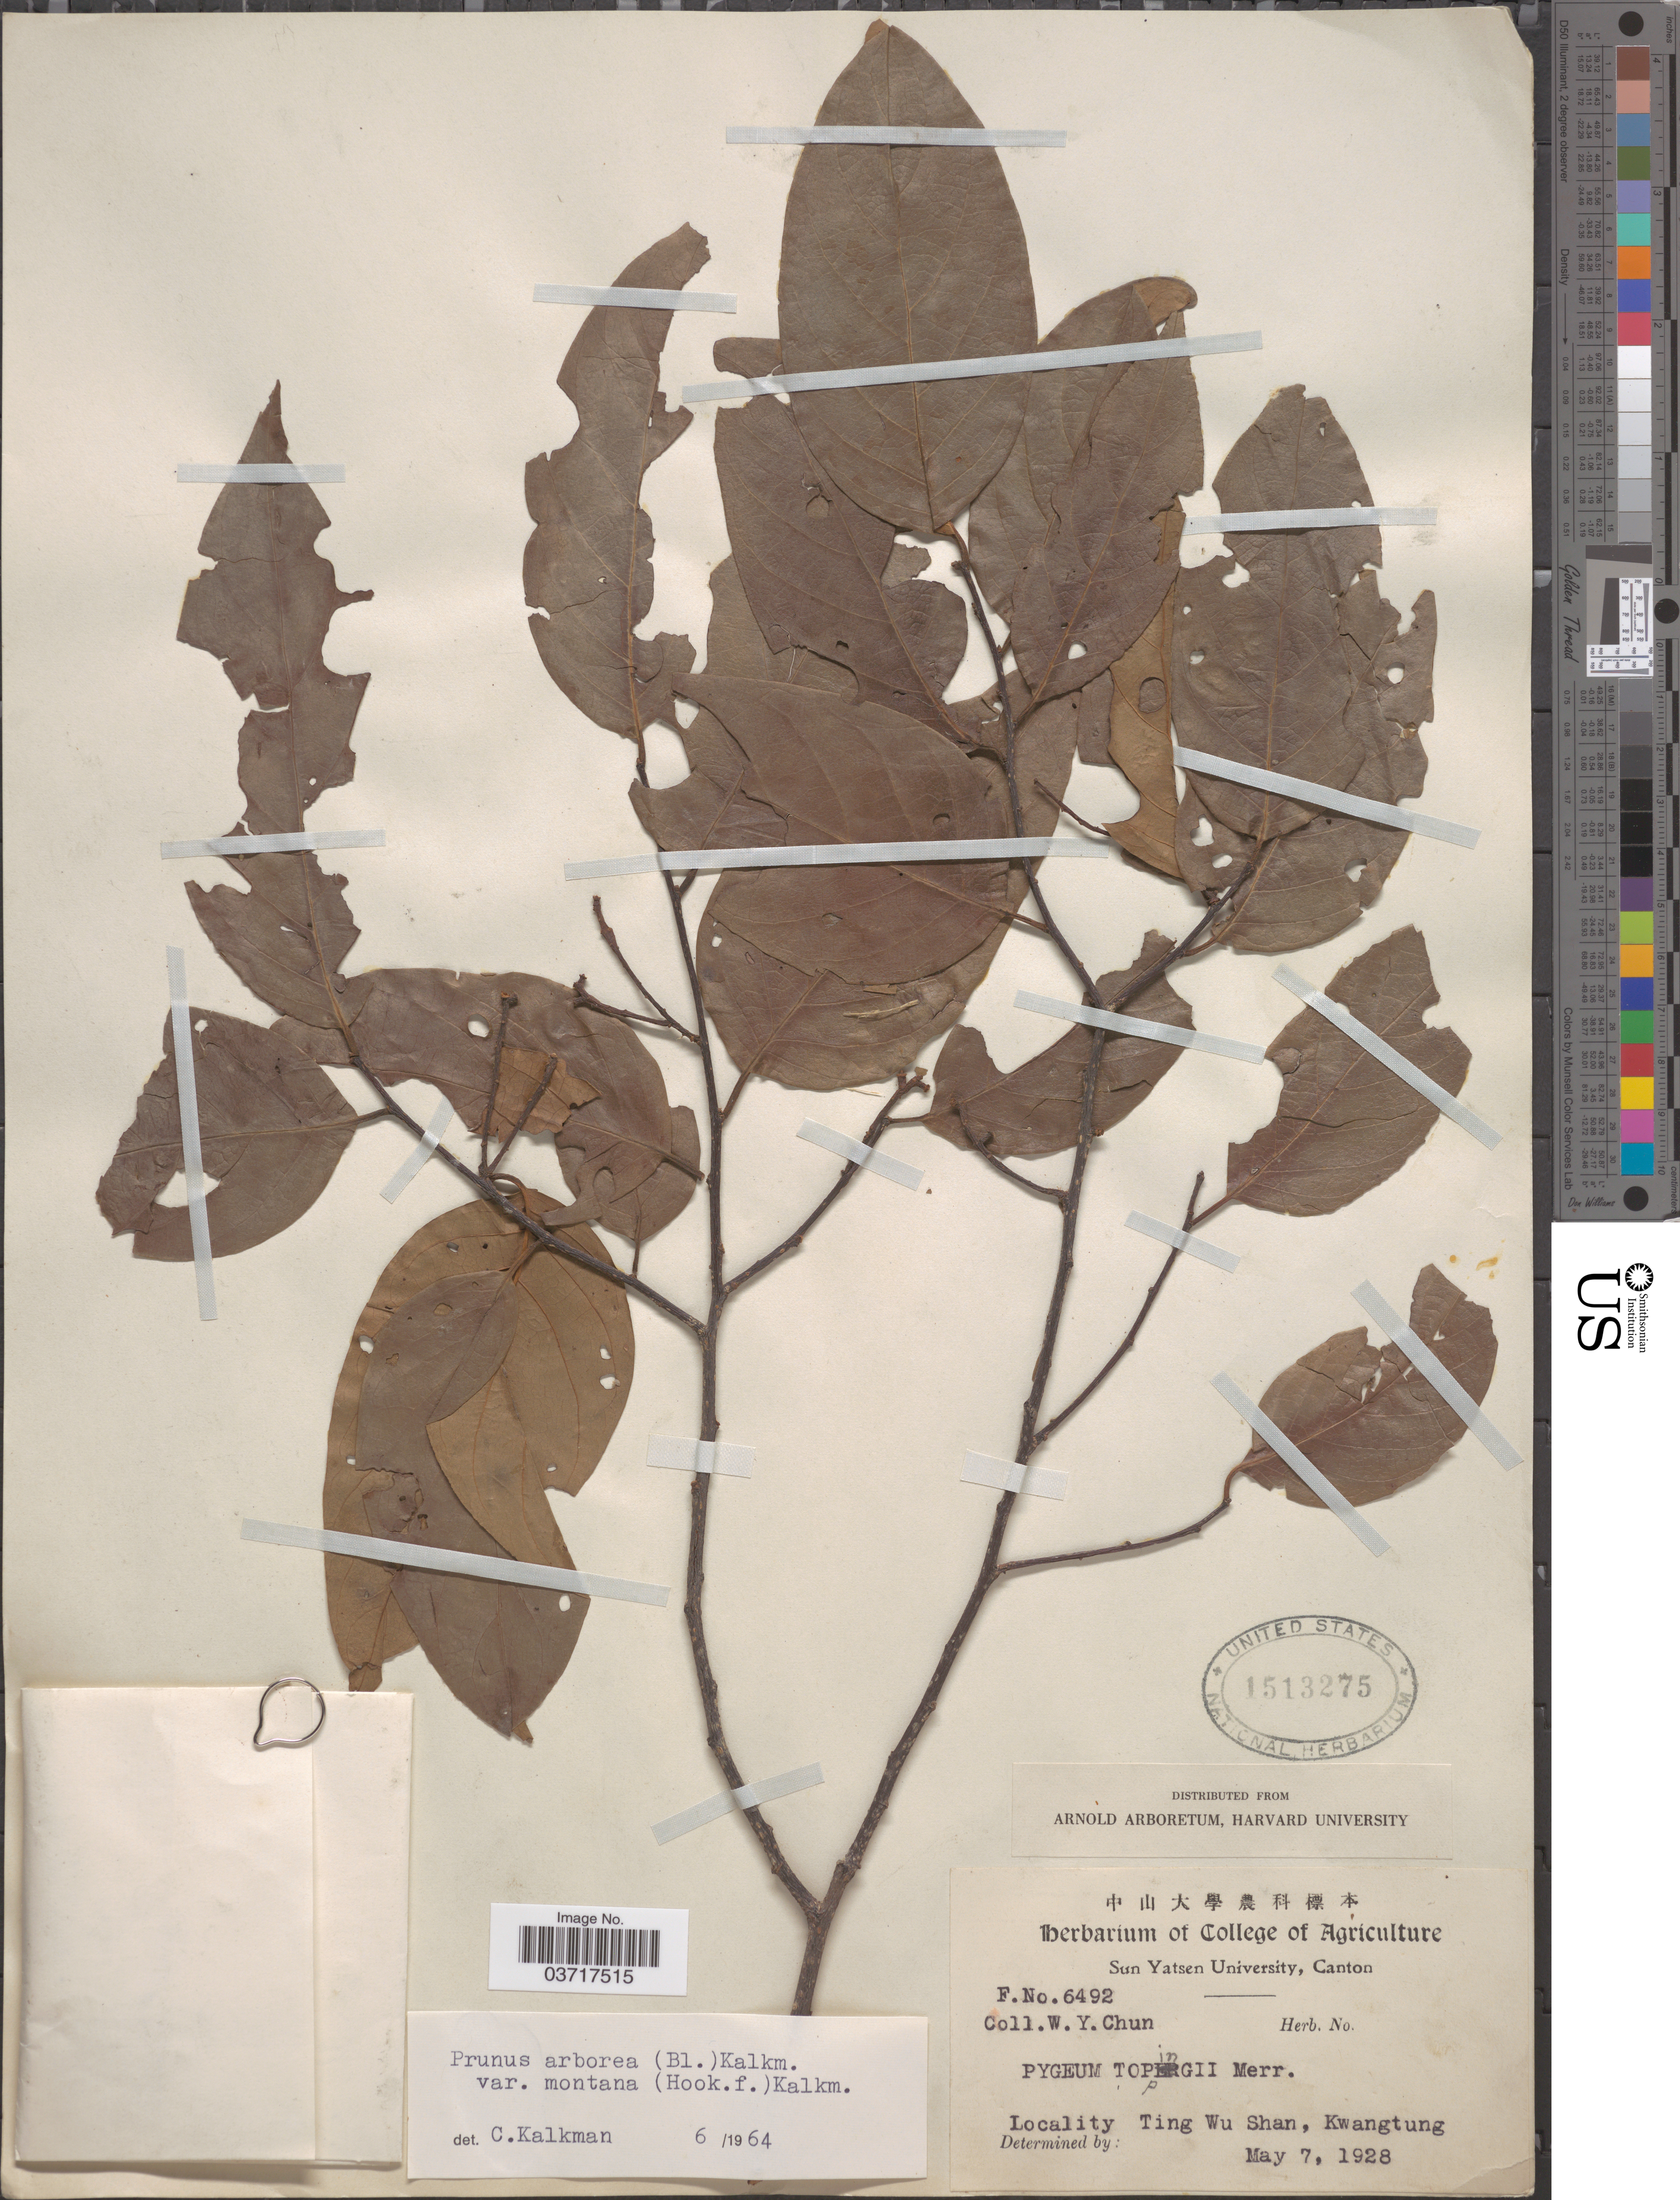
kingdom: Plantae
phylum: Tracheophyta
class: Magnoliopsida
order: Rosales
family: Rosaceae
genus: Prunus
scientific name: Prunus arborea var. montana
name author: (Hook. f.) Kalkman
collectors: W. Y. Chun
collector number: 6492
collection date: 1928-05-07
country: China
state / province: Guangdong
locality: Ting Wu Shan, Kwangtung.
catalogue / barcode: US 1513275